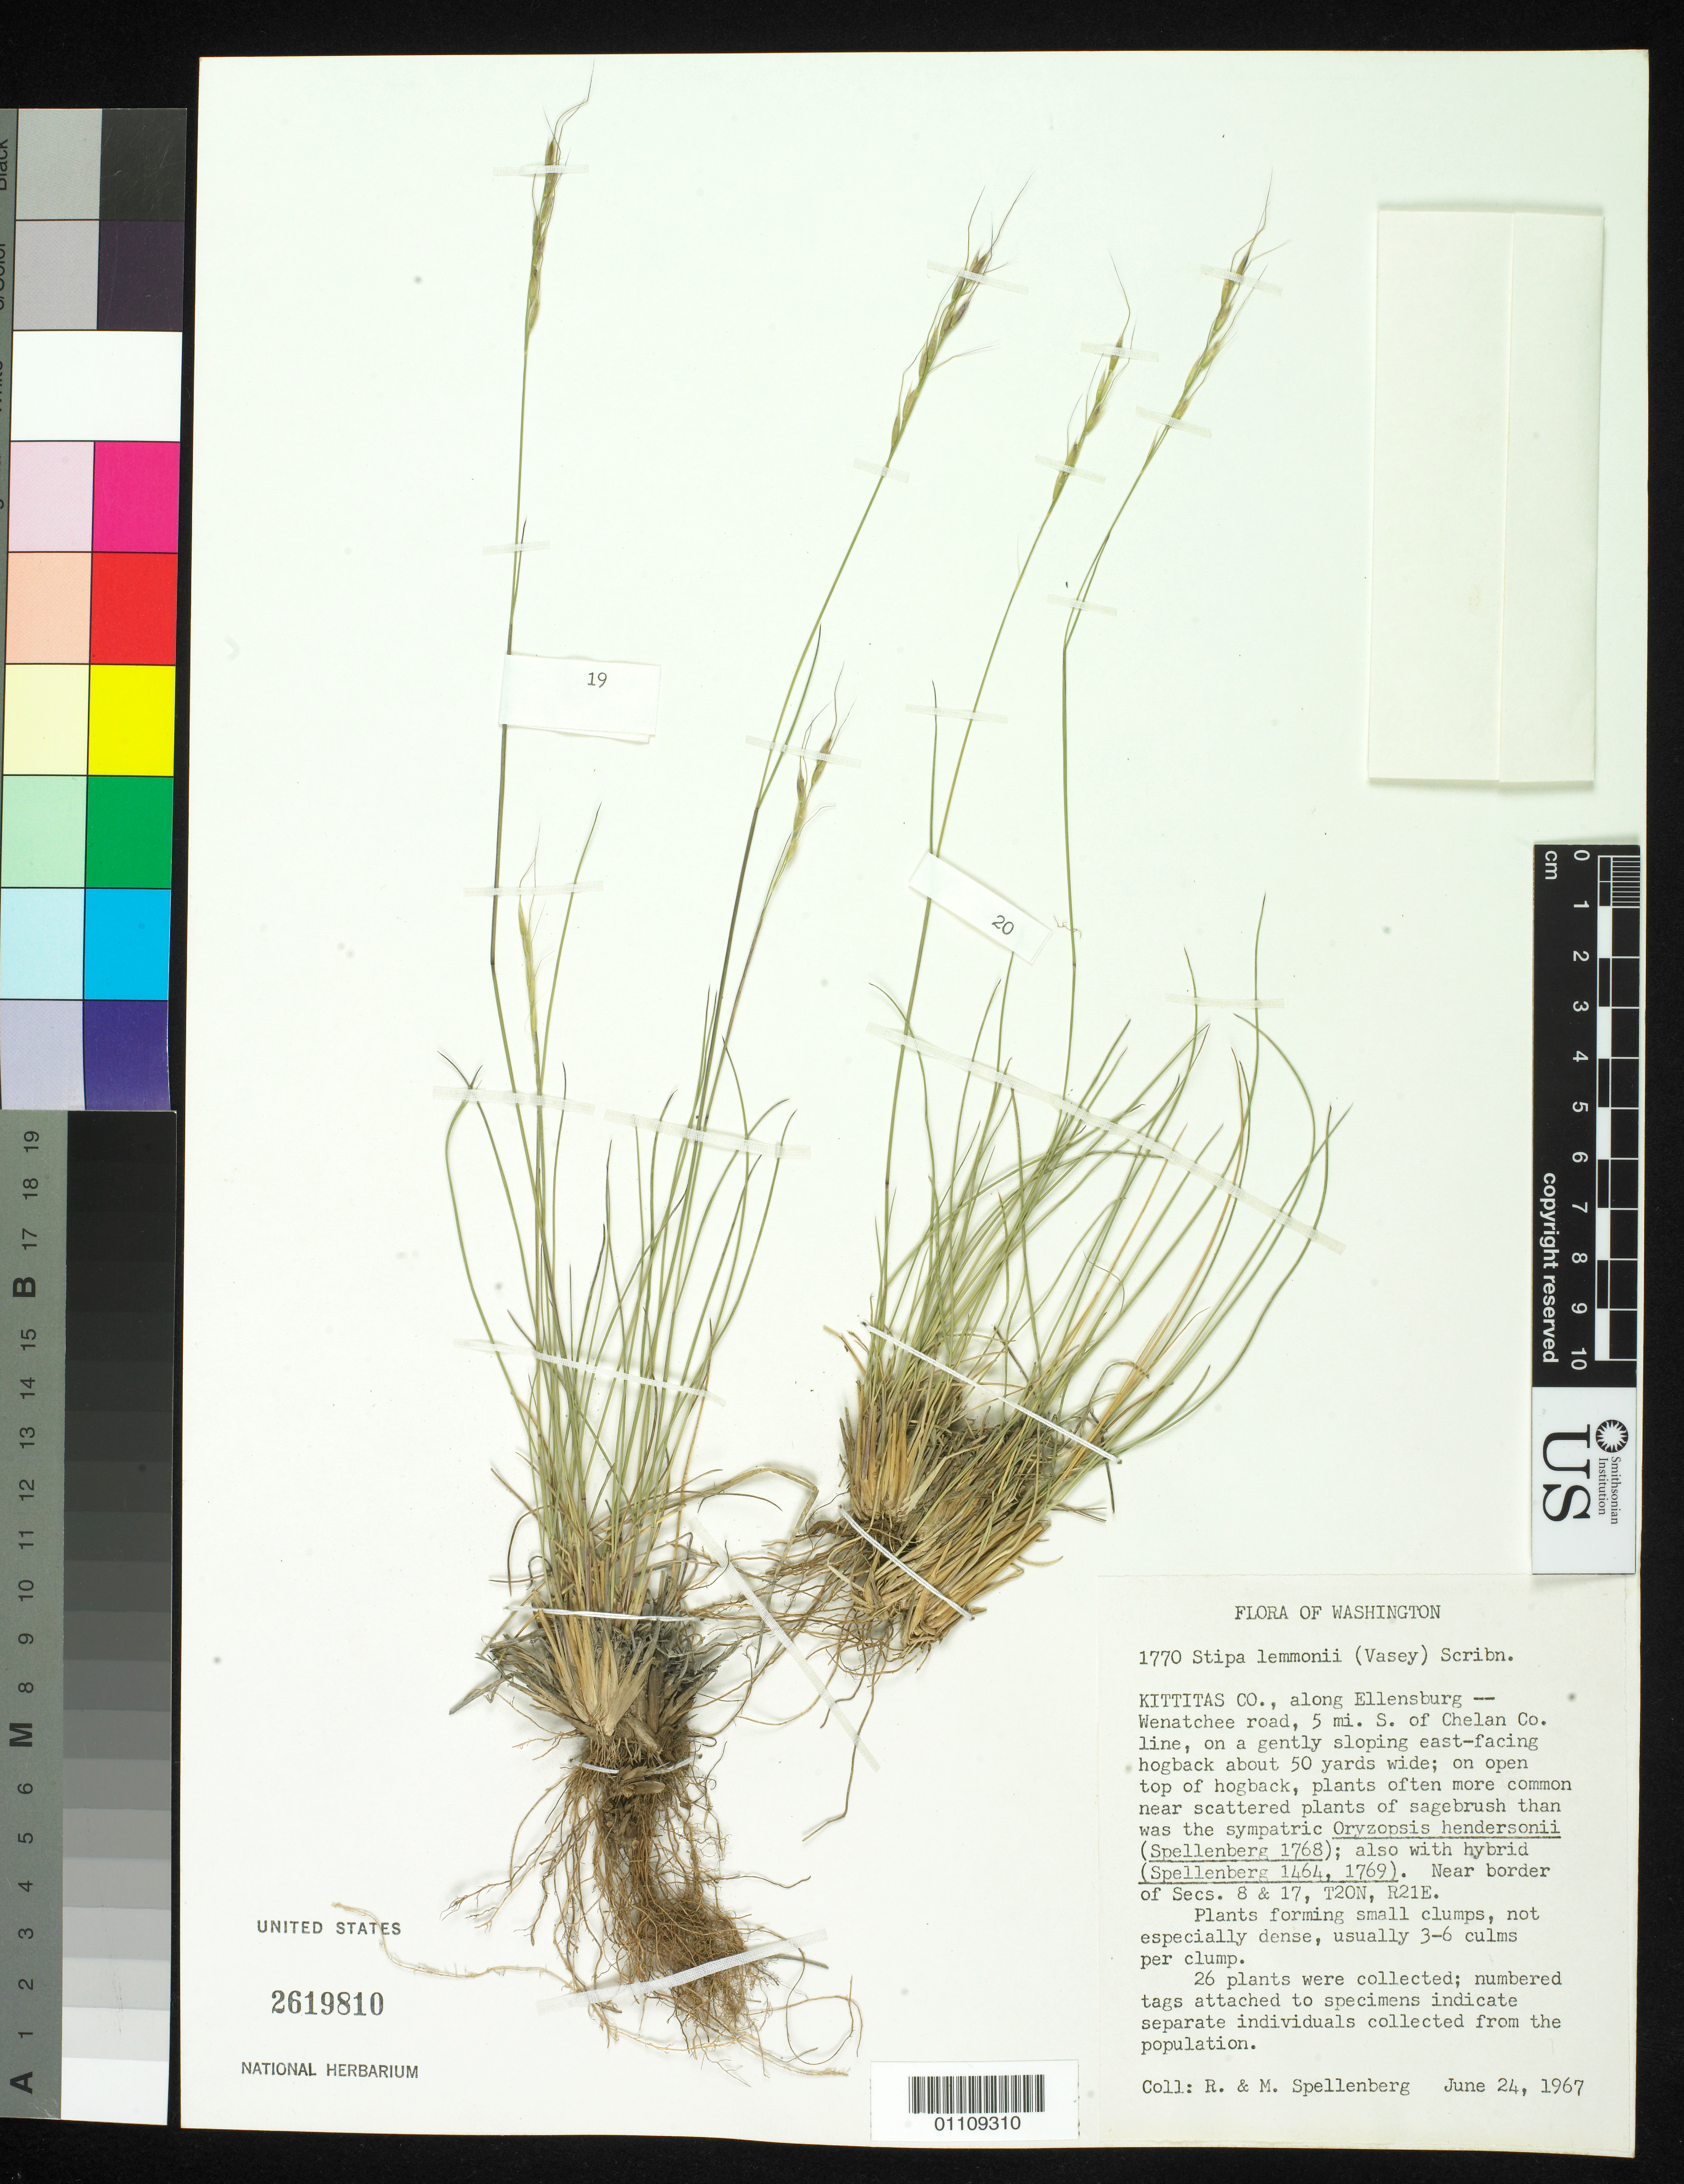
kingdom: Plantae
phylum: Tracheophyta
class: Liliopsida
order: Poales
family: Poaceae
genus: Eriocoma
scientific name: Eriocoma lemmonii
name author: (Vasey) Romasch.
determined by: Poaceae Reorganization Project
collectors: R. Spellenberg & Spellenberg, M.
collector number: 1770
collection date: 1967-06-24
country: United States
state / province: Washington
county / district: Kittitas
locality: along Ellensburg, Wenatchee Road, 5 mi. S. of Chelan Co. line, on a gently sloping east-facing hogback about 50 yards wide.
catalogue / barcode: US 2619810